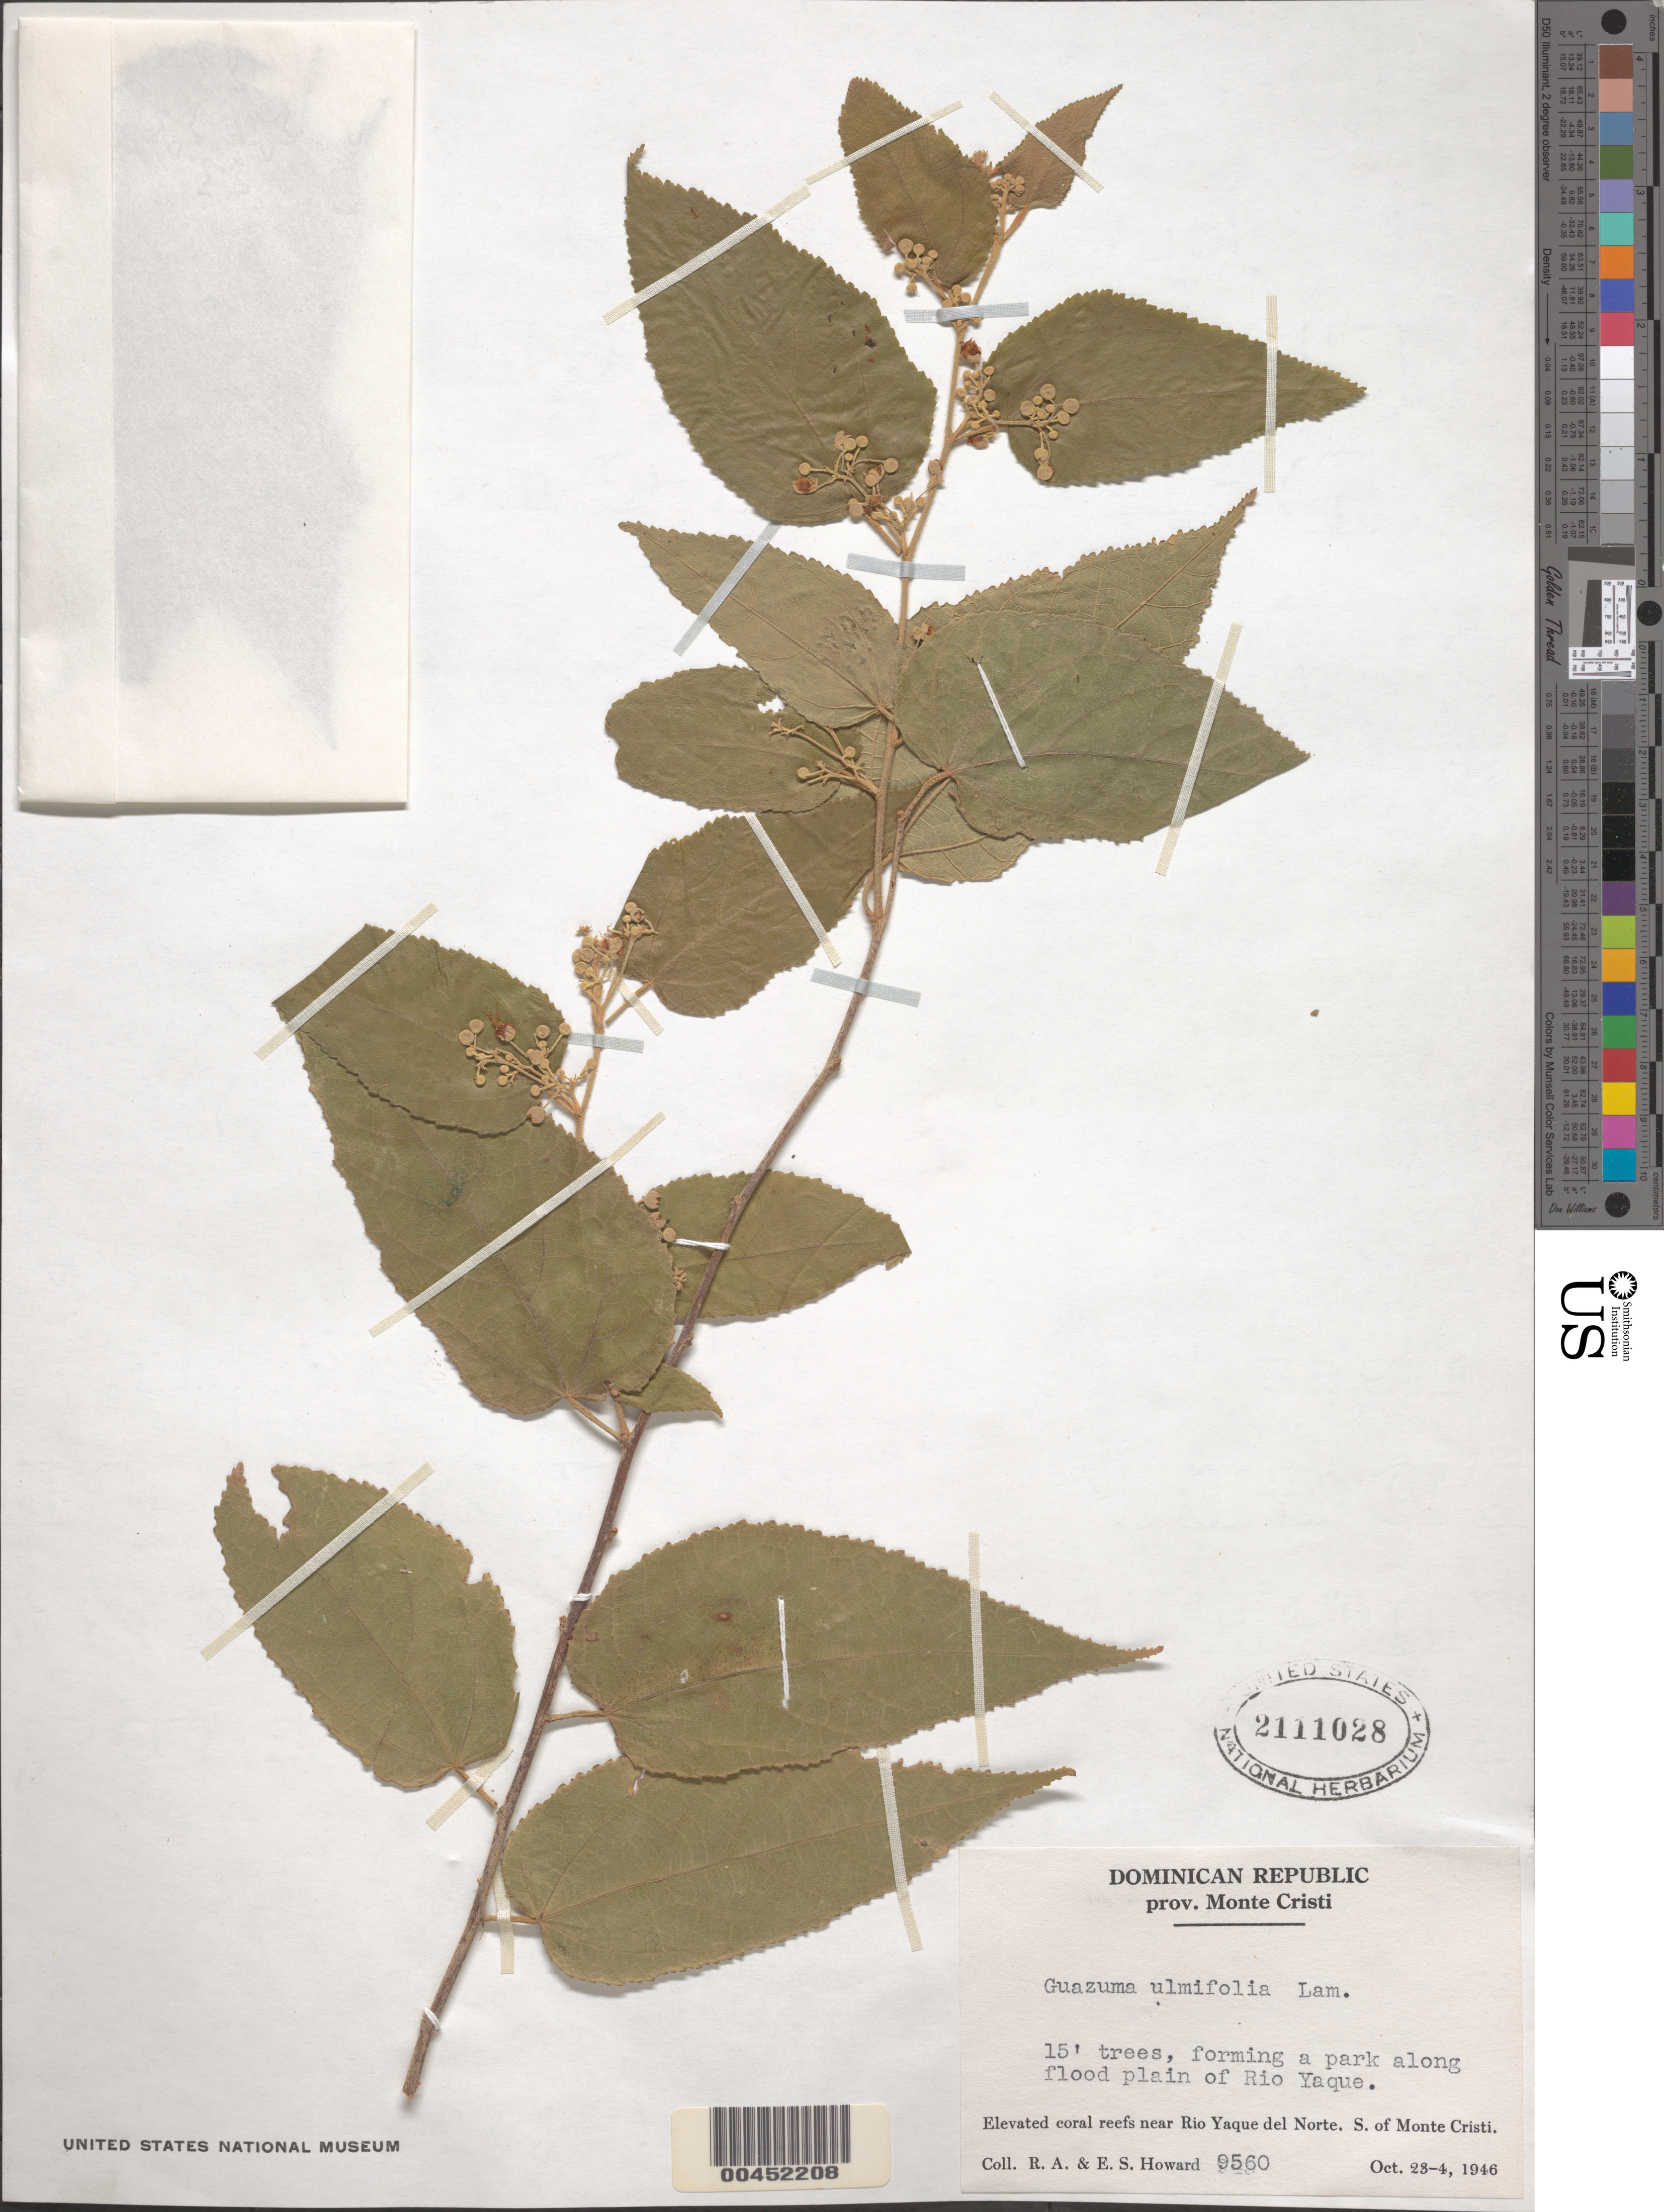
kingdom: Plantae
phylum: Tracheophyta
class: Magnoliopsida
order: Malvales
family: Malvaceae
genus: Guazuma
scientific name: Guazuma ulmifolia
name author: Lam.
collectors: R. A. Howard & E. S. Howard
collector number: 9560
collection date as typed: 23 Oct 1946 to 24 Oct 1946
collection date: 1946-10-23/1946-10-24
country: Dominican Republic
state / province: Monte Cristi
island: Hispaniola Island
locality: Near Rio Yaque del Norte. S of Monte Cristi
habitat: Flood plain of Rio Yaque, elevated coral reefs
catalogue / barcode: US 2111028